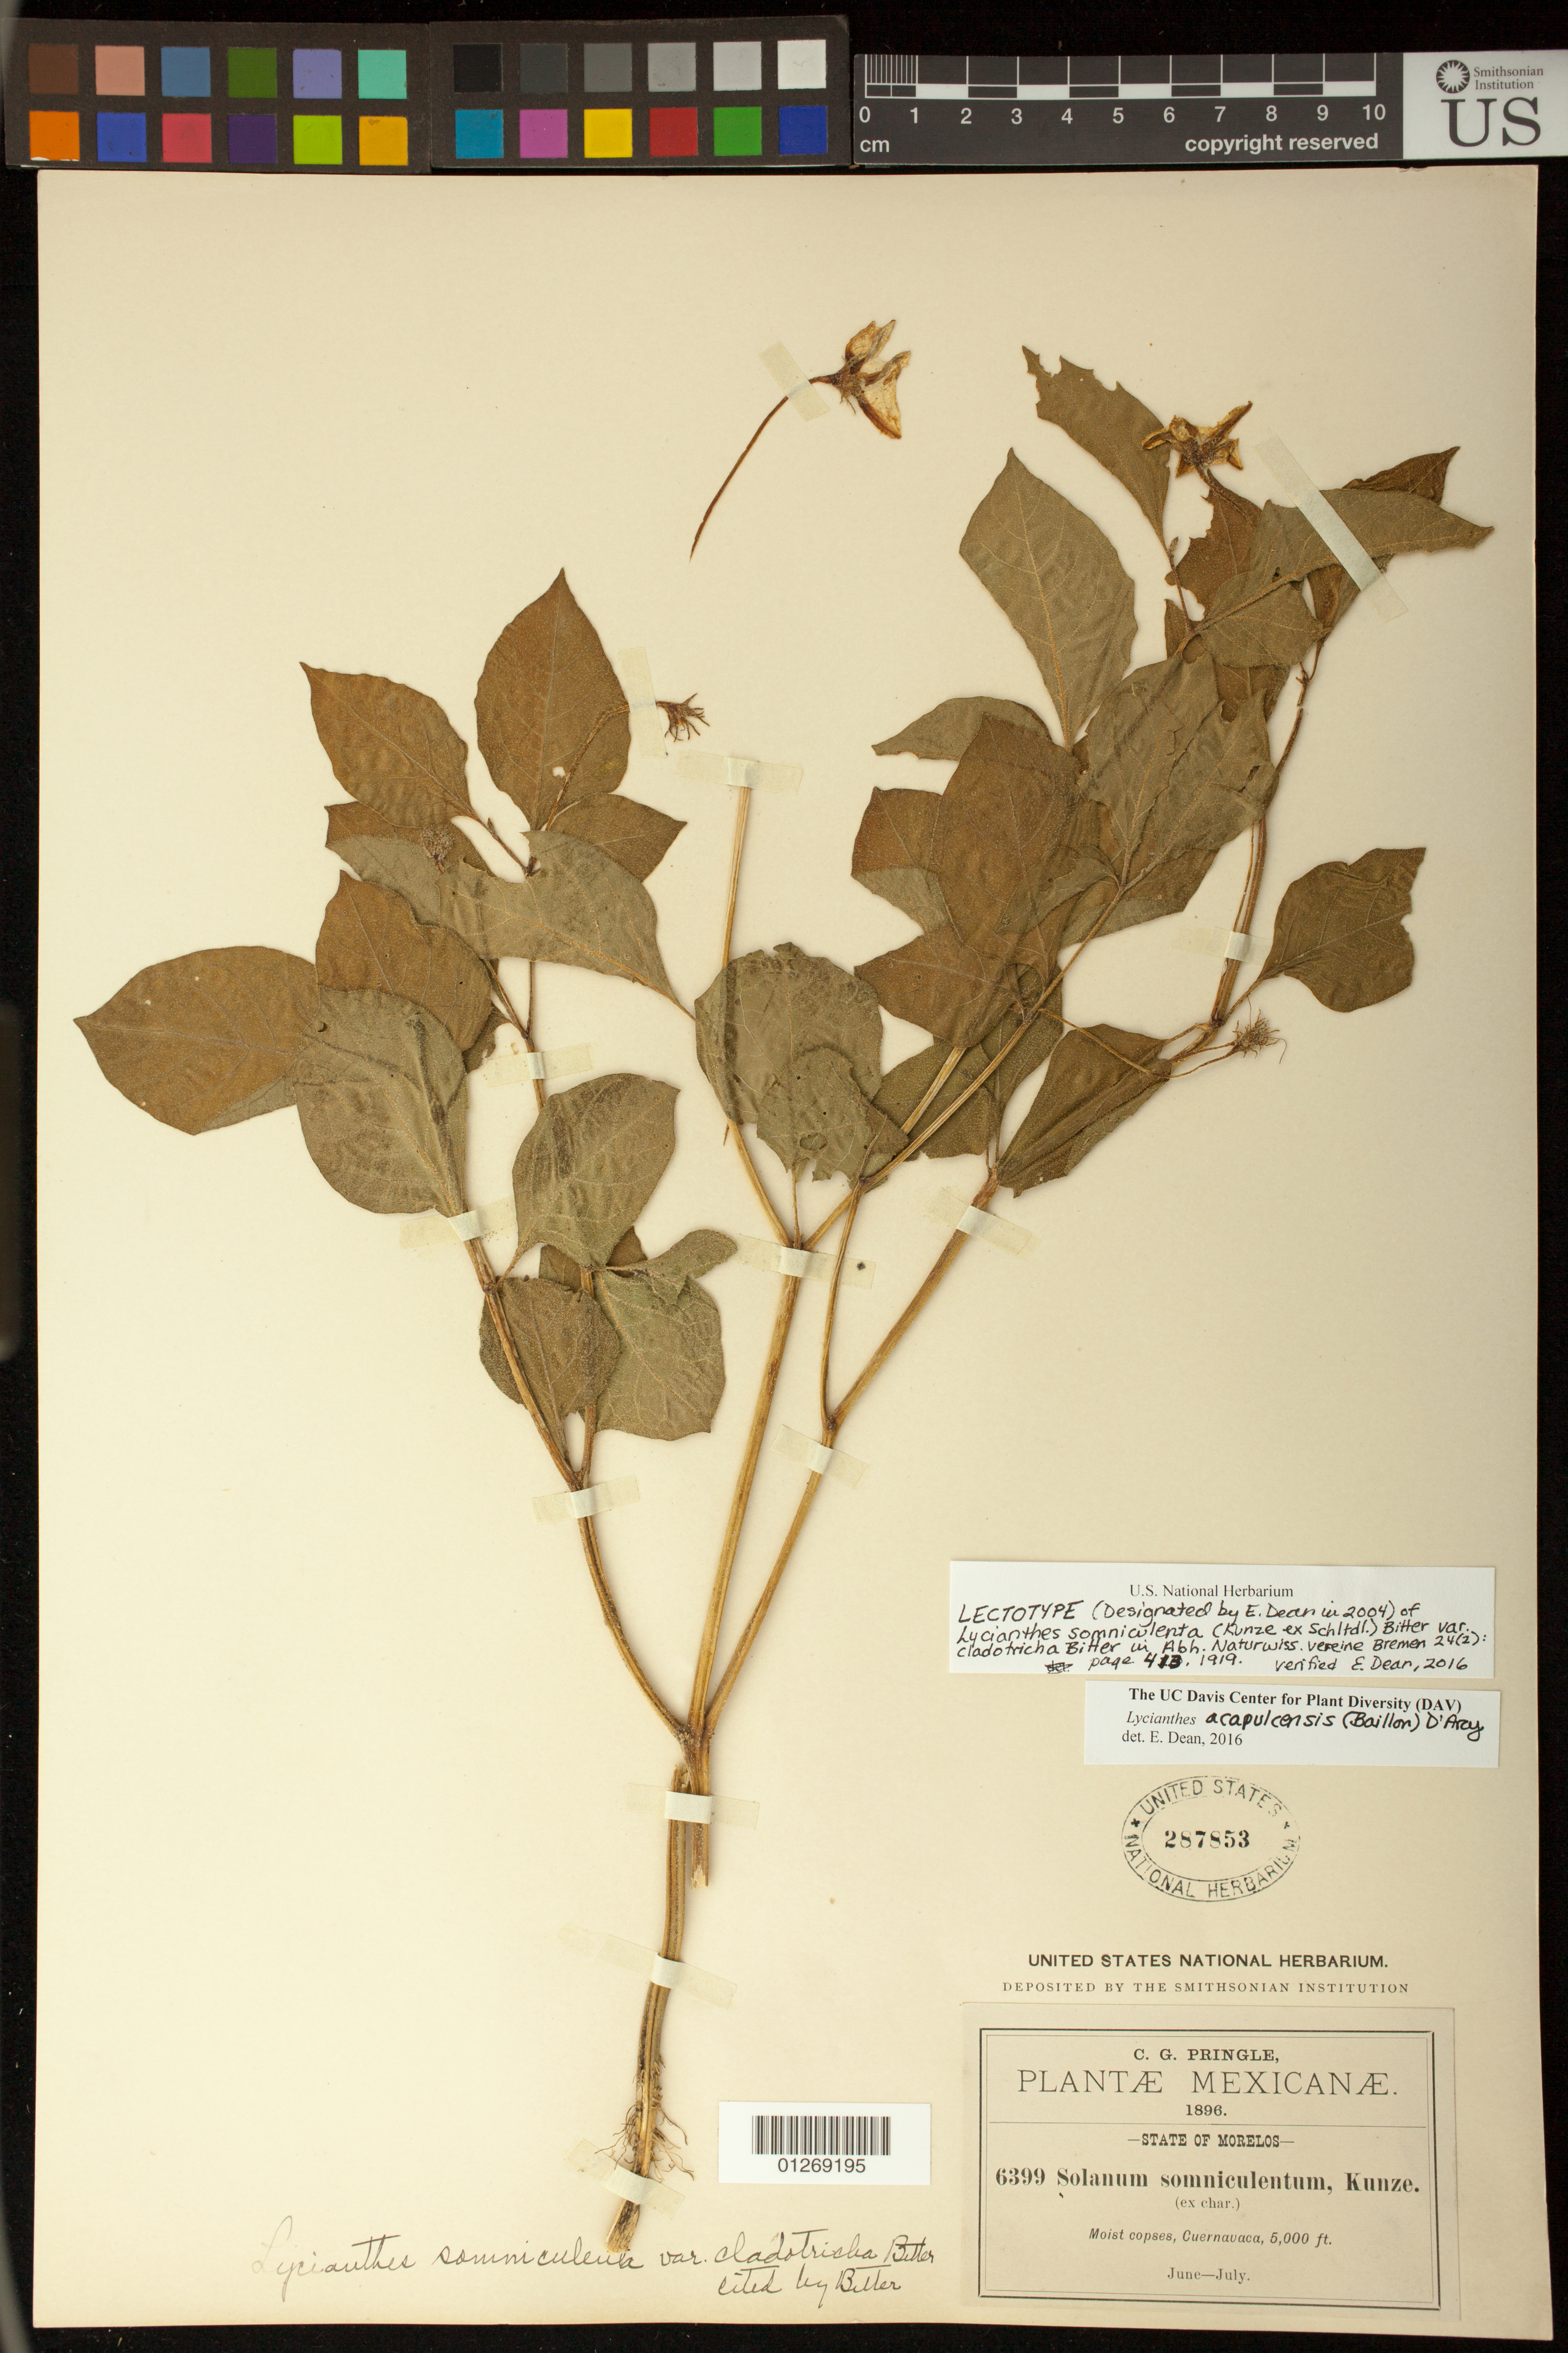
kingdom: Plantae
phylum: Tracheophyta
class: Magnoliopsida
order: Solanales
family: Solanaceae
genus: Lycianthes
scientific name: Lycianthes somniculenta var. cladotricha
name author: Bitter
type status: Isolectotype; Isosyntype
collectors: C. G. Pringle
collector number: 6399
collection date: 1896-06/1896-07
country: Mexico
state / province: Morelos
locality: State of Morelos. Cuernavaca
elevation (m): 1524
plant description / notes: Annotated by E. Dean (2016) as "lectotype" (properly an isolectotype, as specimen at MEXU was designated as lectotype)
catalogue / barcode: US 287853